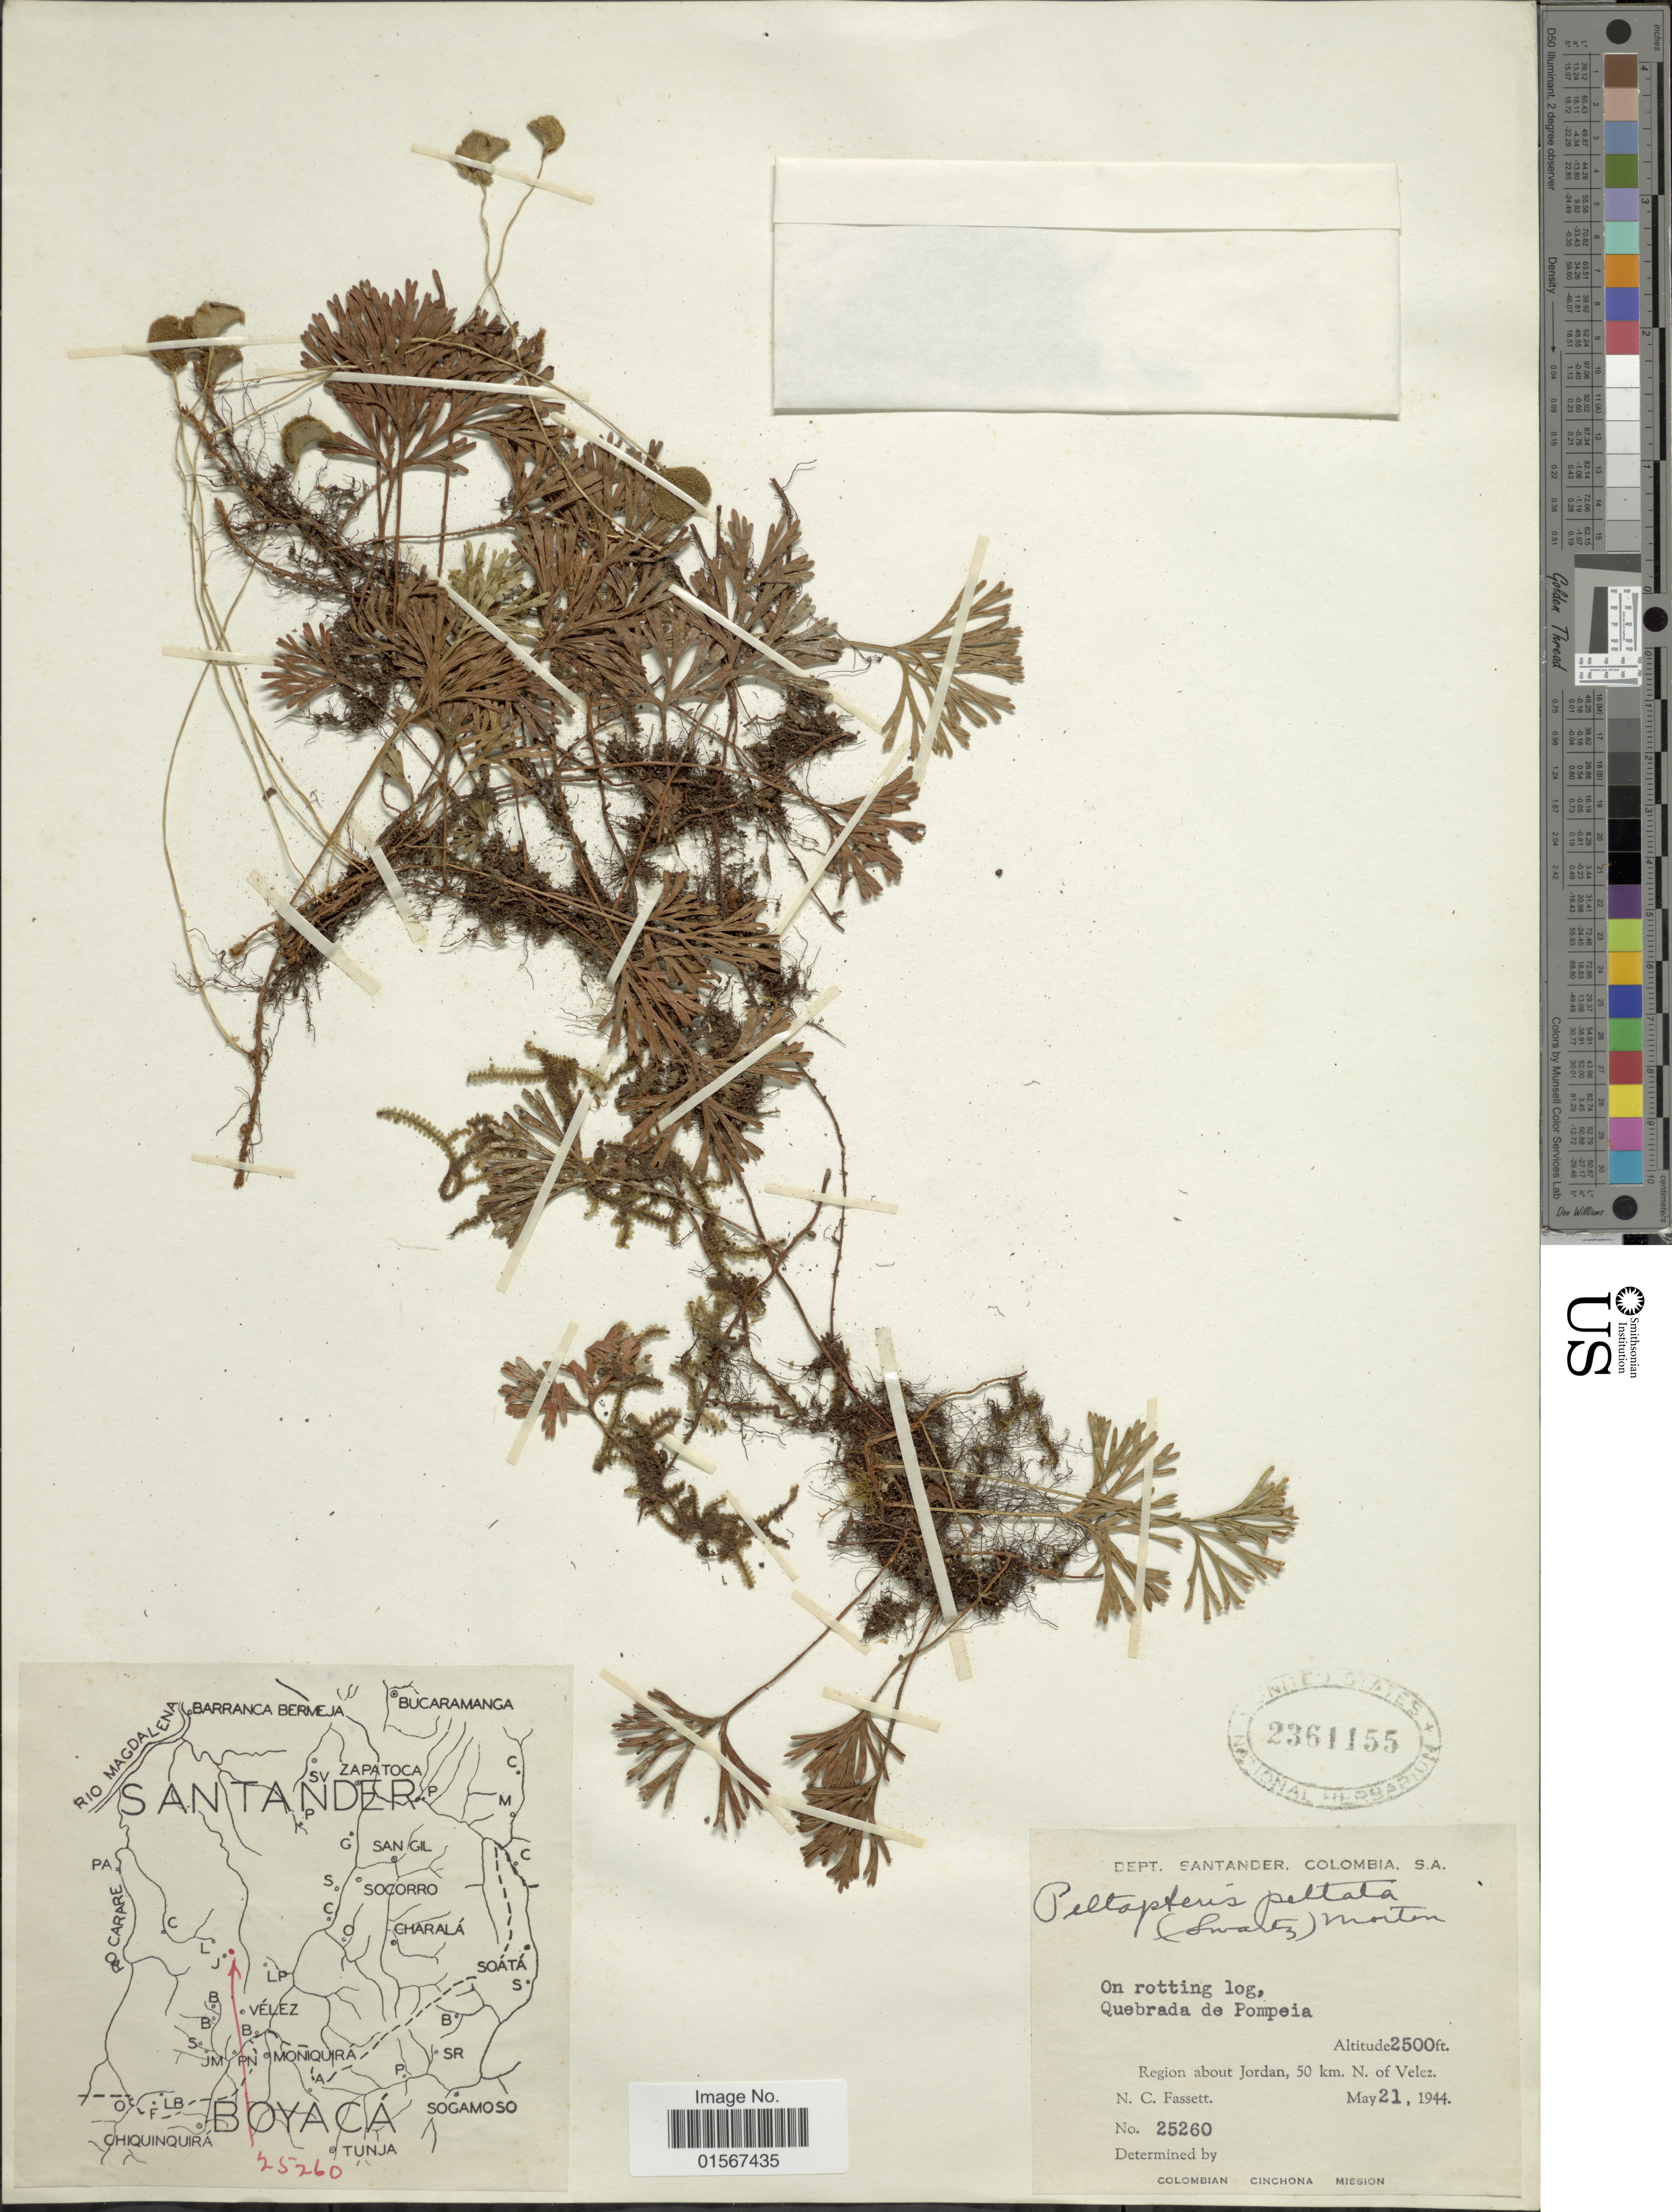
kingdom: Plantae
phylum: Tracheophyta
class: Polypodiopsida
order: Polypodiales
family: Dryopteridaceae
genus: Elaphoglossum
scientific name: Elaphoglossum peltatum f. peltatum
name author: (Sw.) Urb.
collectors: N. C. Fassett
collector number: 25260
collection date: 1944-05-21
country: Colombia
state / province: Santander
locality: Colombia S.A., Dept. Santander, on rotting log, Quebrada de Pompeia, Region about Jordan, 50 km. N. of Velez.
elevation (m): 762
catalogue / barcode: US 2361155